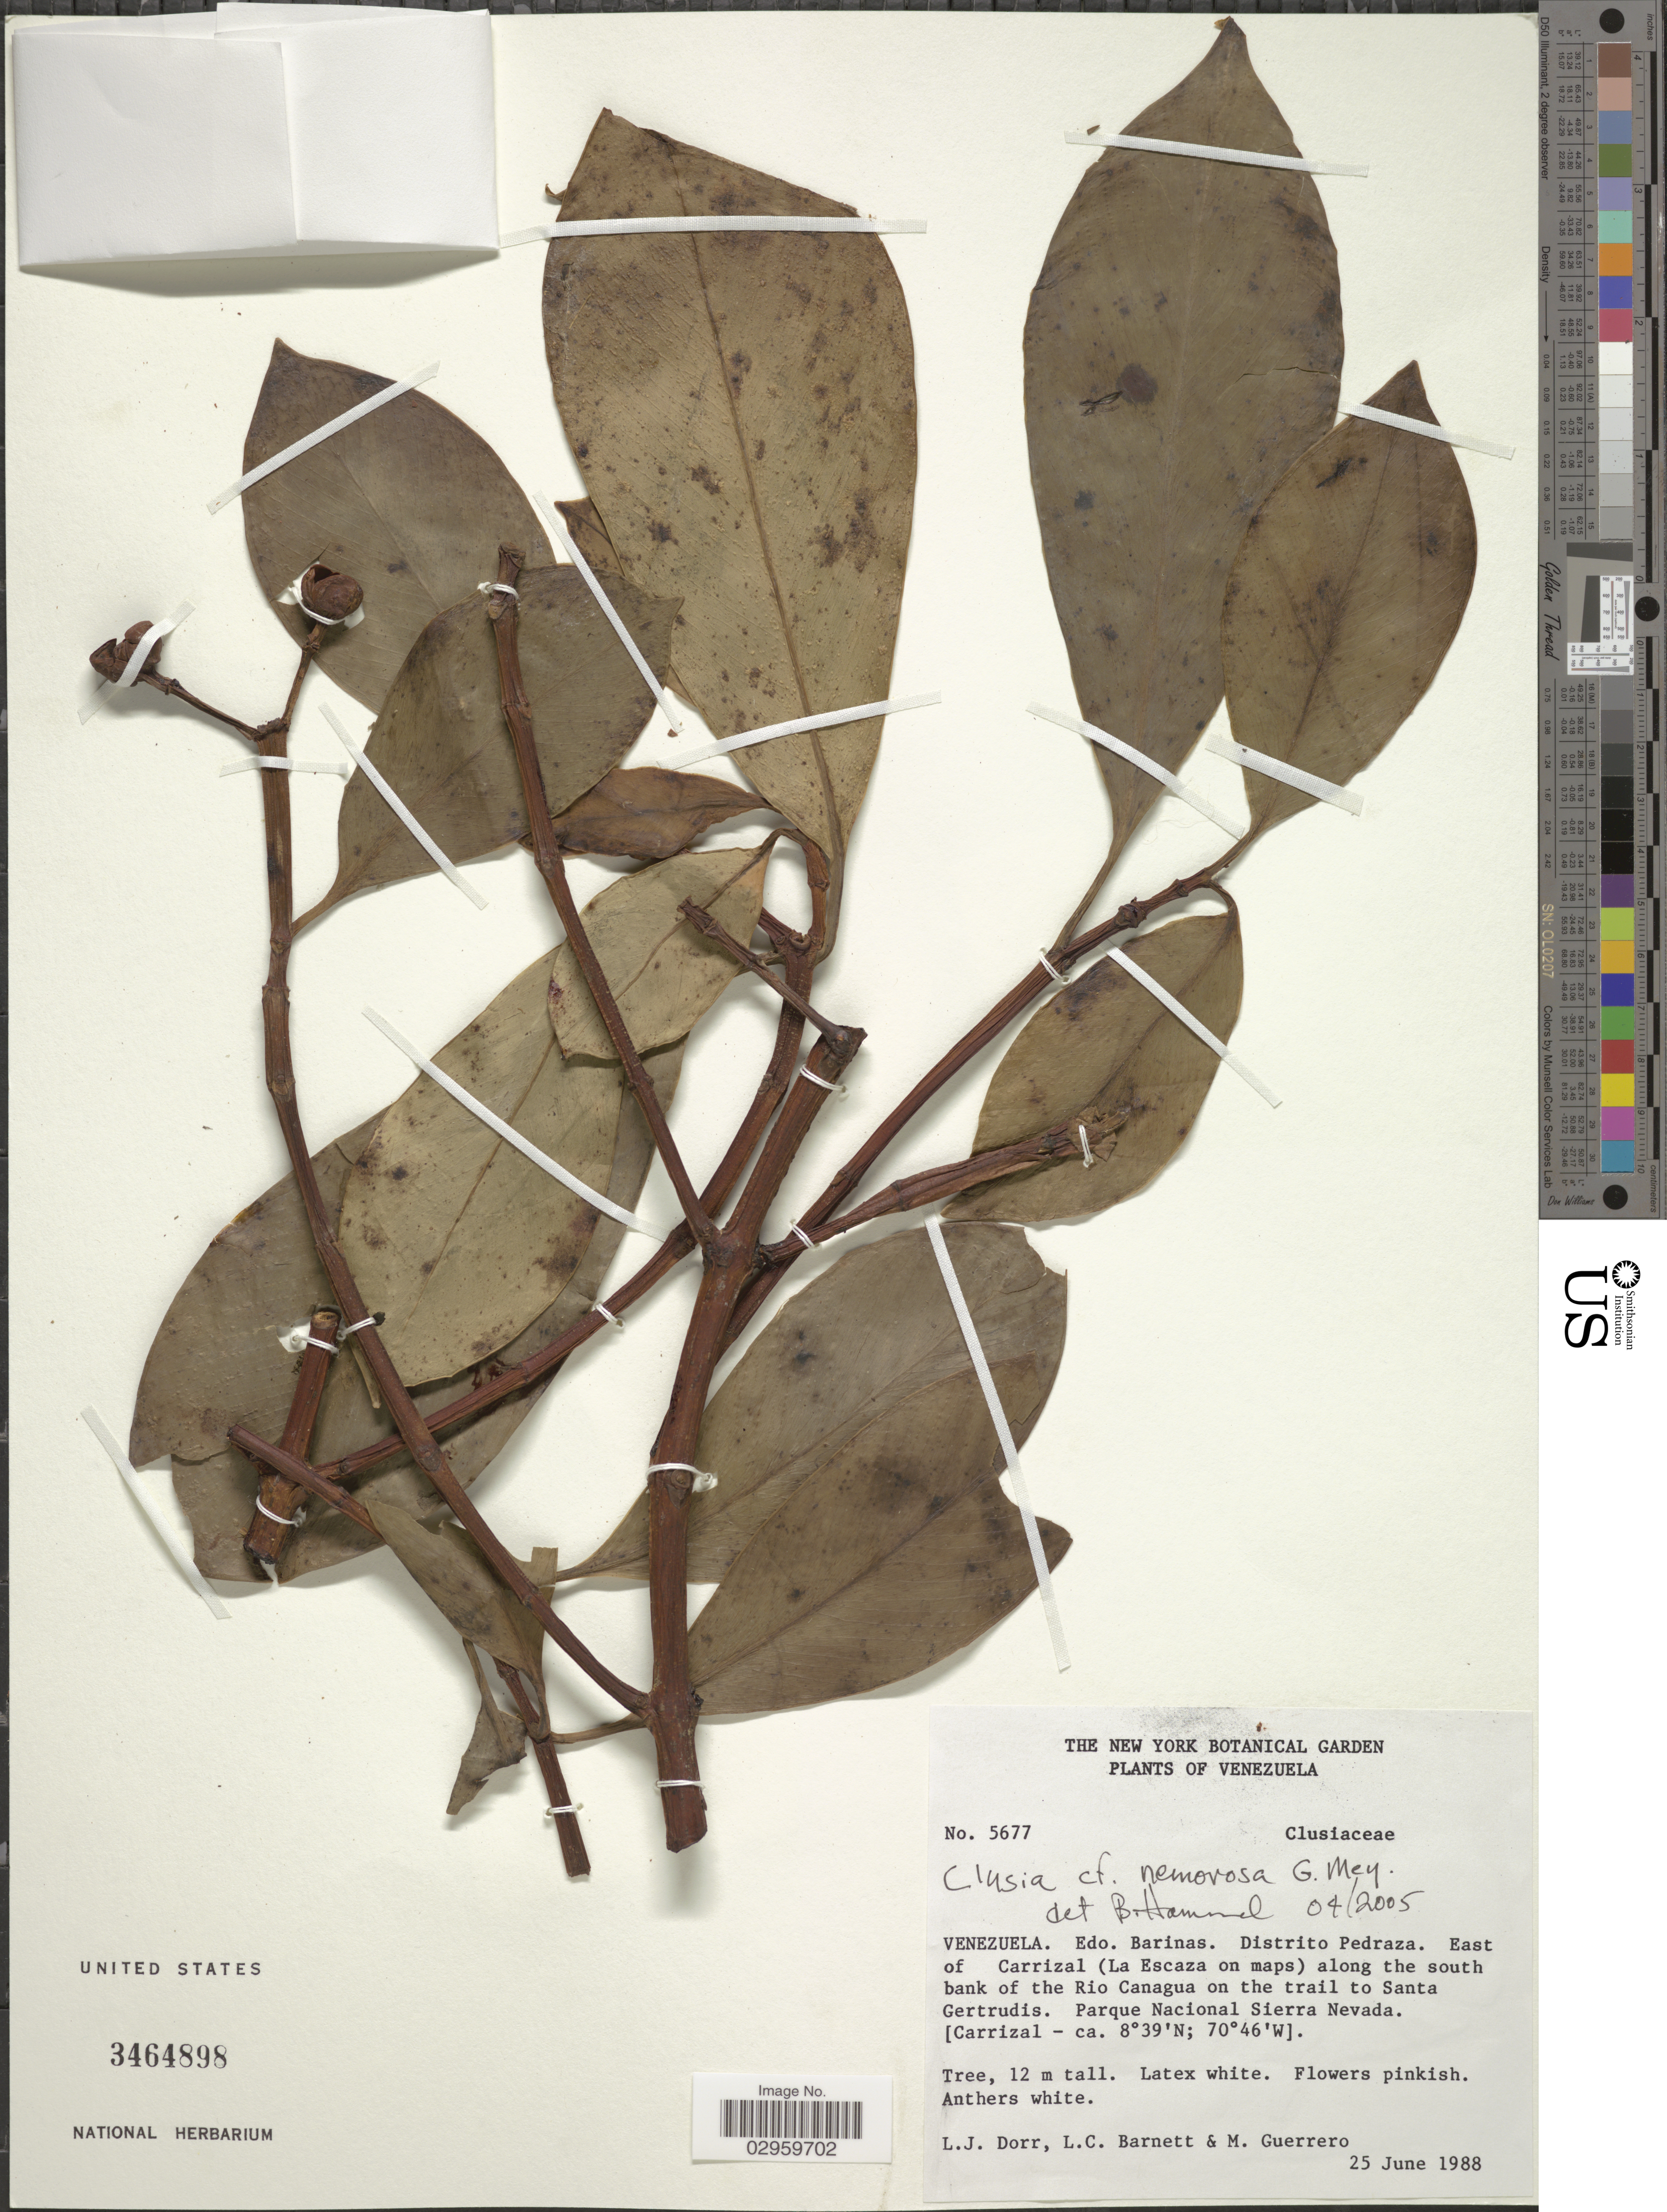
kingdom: Plantae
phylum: Tracheophyta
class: Magnoliopsida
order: Malpighiales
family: Clusiaceae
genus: Clusia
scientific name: Clusia nemorosa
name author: G. Mey.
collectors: L. J. Dorr, L. C. Barnett & M. Guerrero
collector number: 5677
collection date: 1988-06-25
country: Venezuela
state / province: Barinas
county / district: Pedraza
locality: E of Carrizal along S bank of Rio Canagua on the trail to Santa Gertridis, Parque Nacional Sierra Nevada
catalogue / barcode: US 3464898